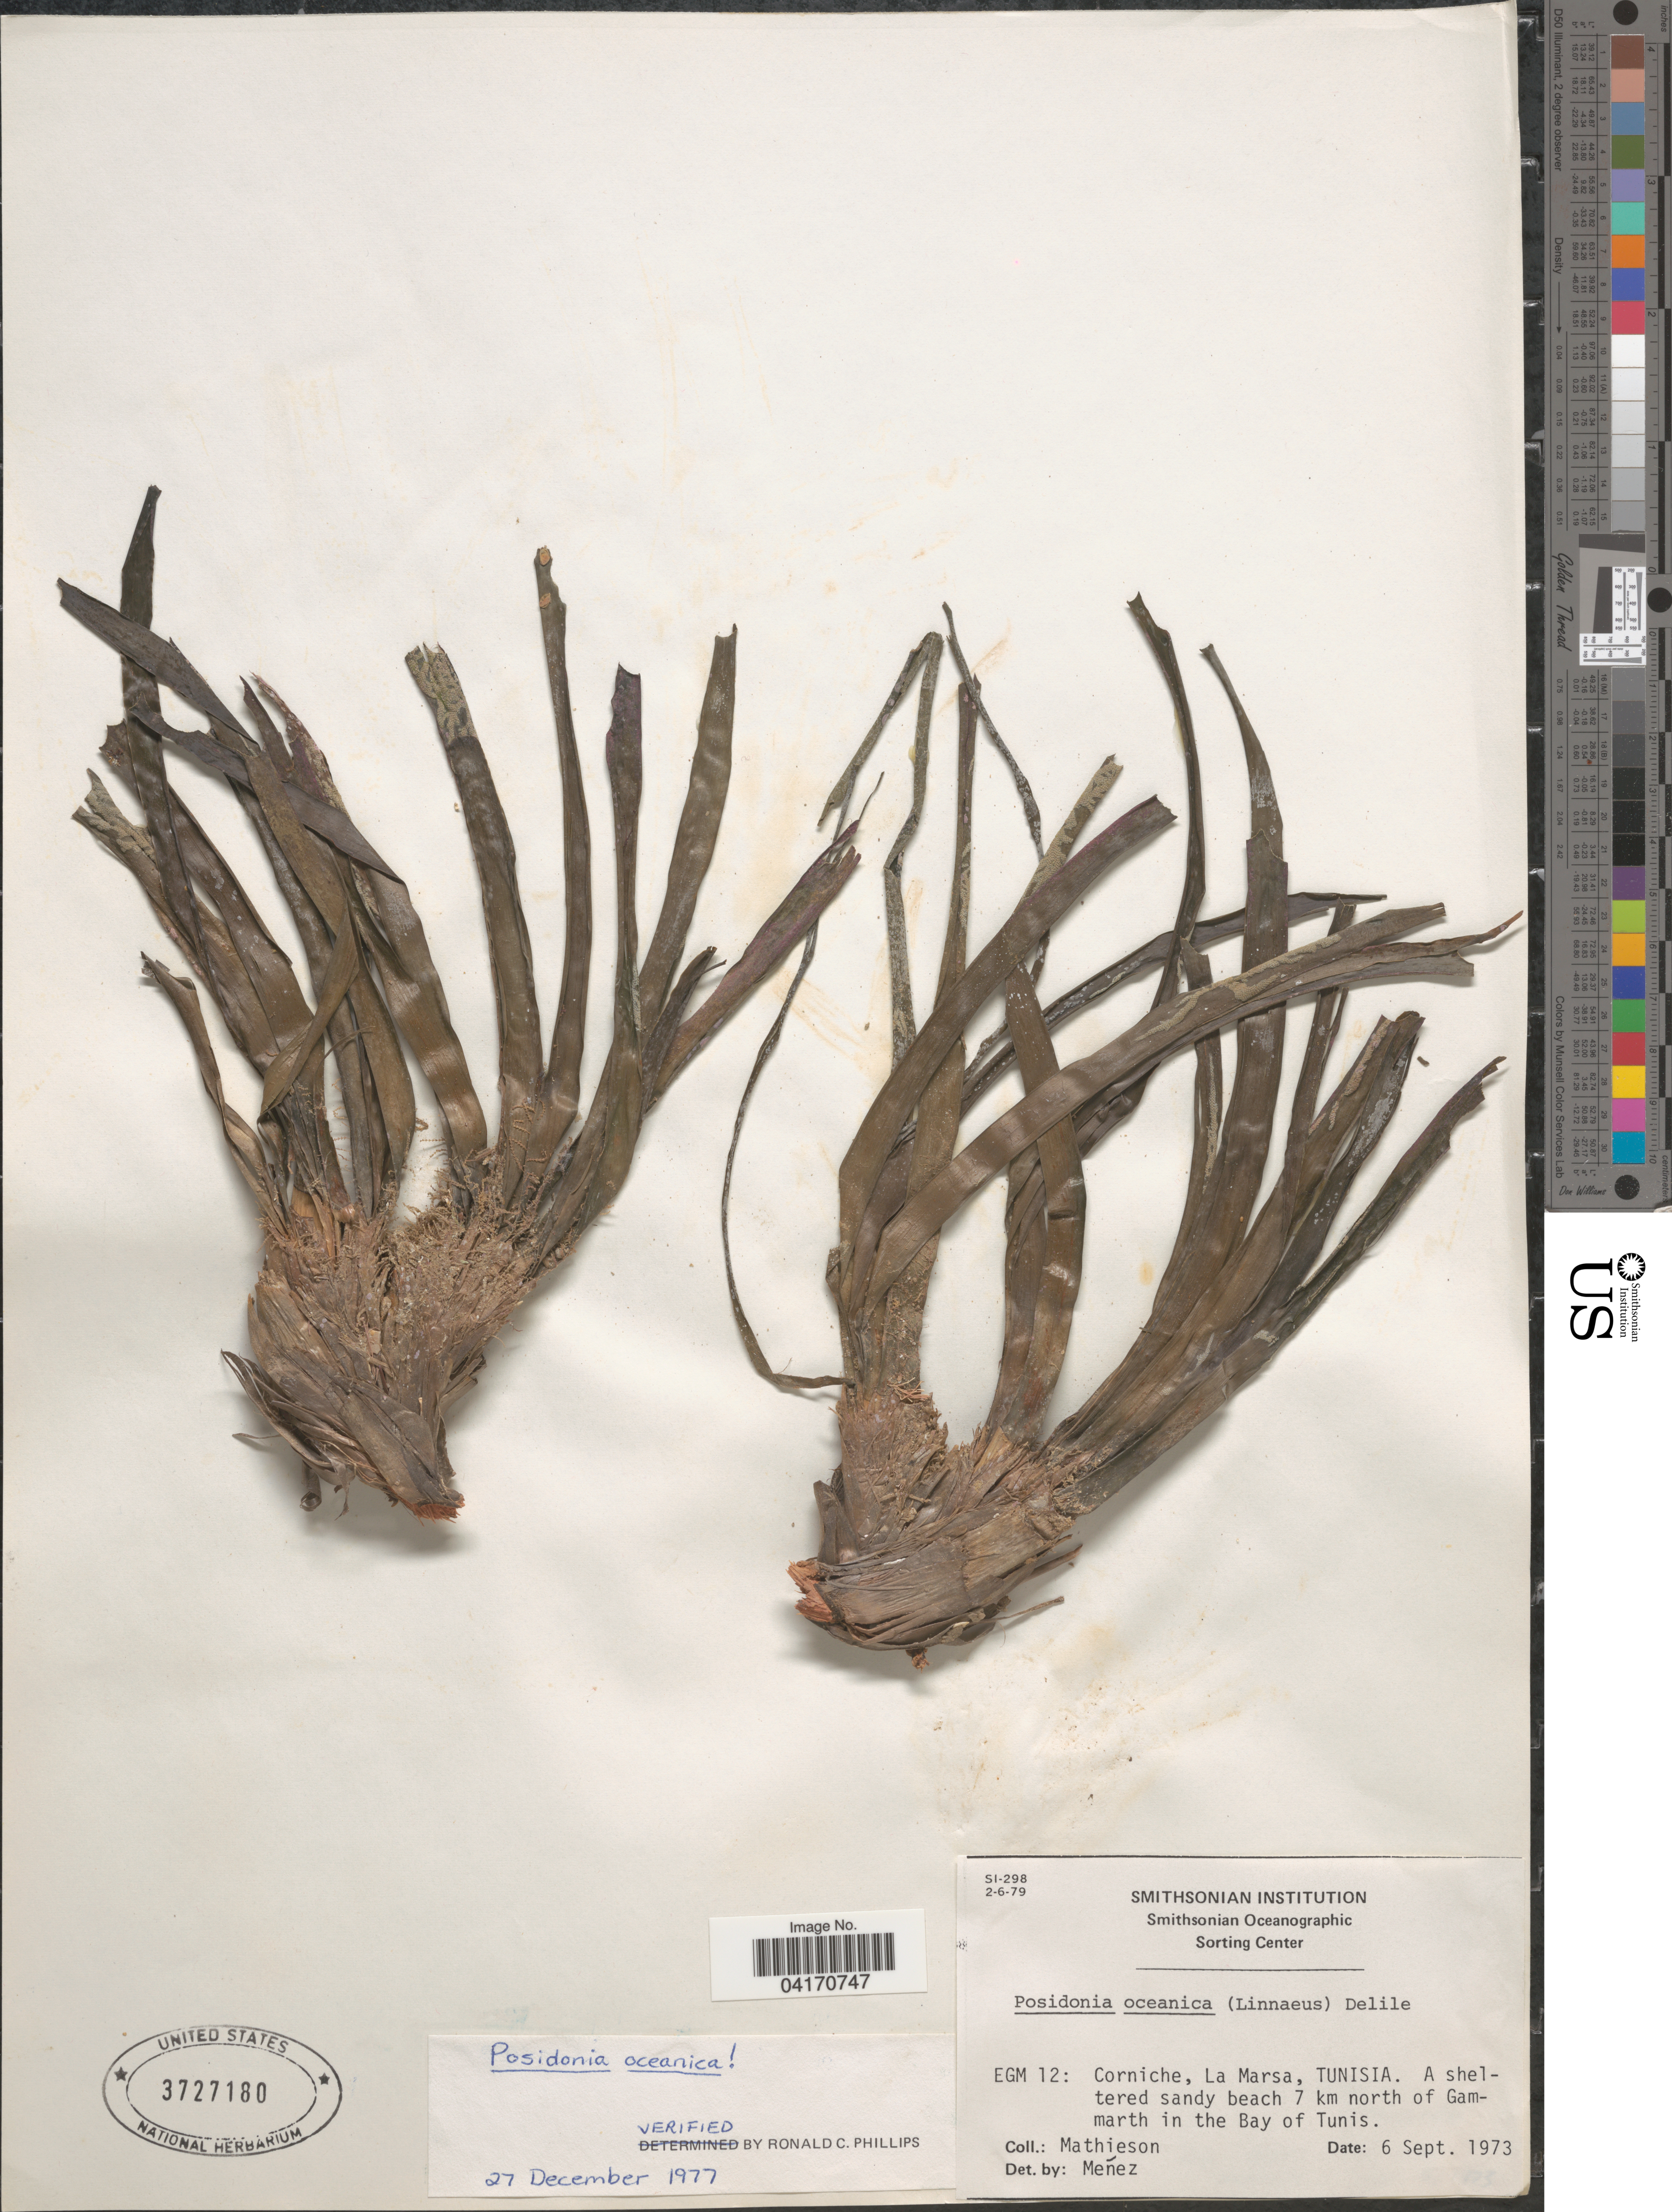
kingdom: Plantae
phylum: Tracheophyta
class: Liliopsida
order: Alismatales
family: Posidoniaceae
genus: Posidonia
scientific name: Posidonia oceanica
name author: (L.) Delile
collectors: Mathieson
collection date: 1973-09-06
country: Tunisia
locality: EGM 12: Corniche, La Marsa. A sheltered sandy beach 7 km north of Gammarth in the Bay of Tunis.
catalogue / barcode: US 3727180